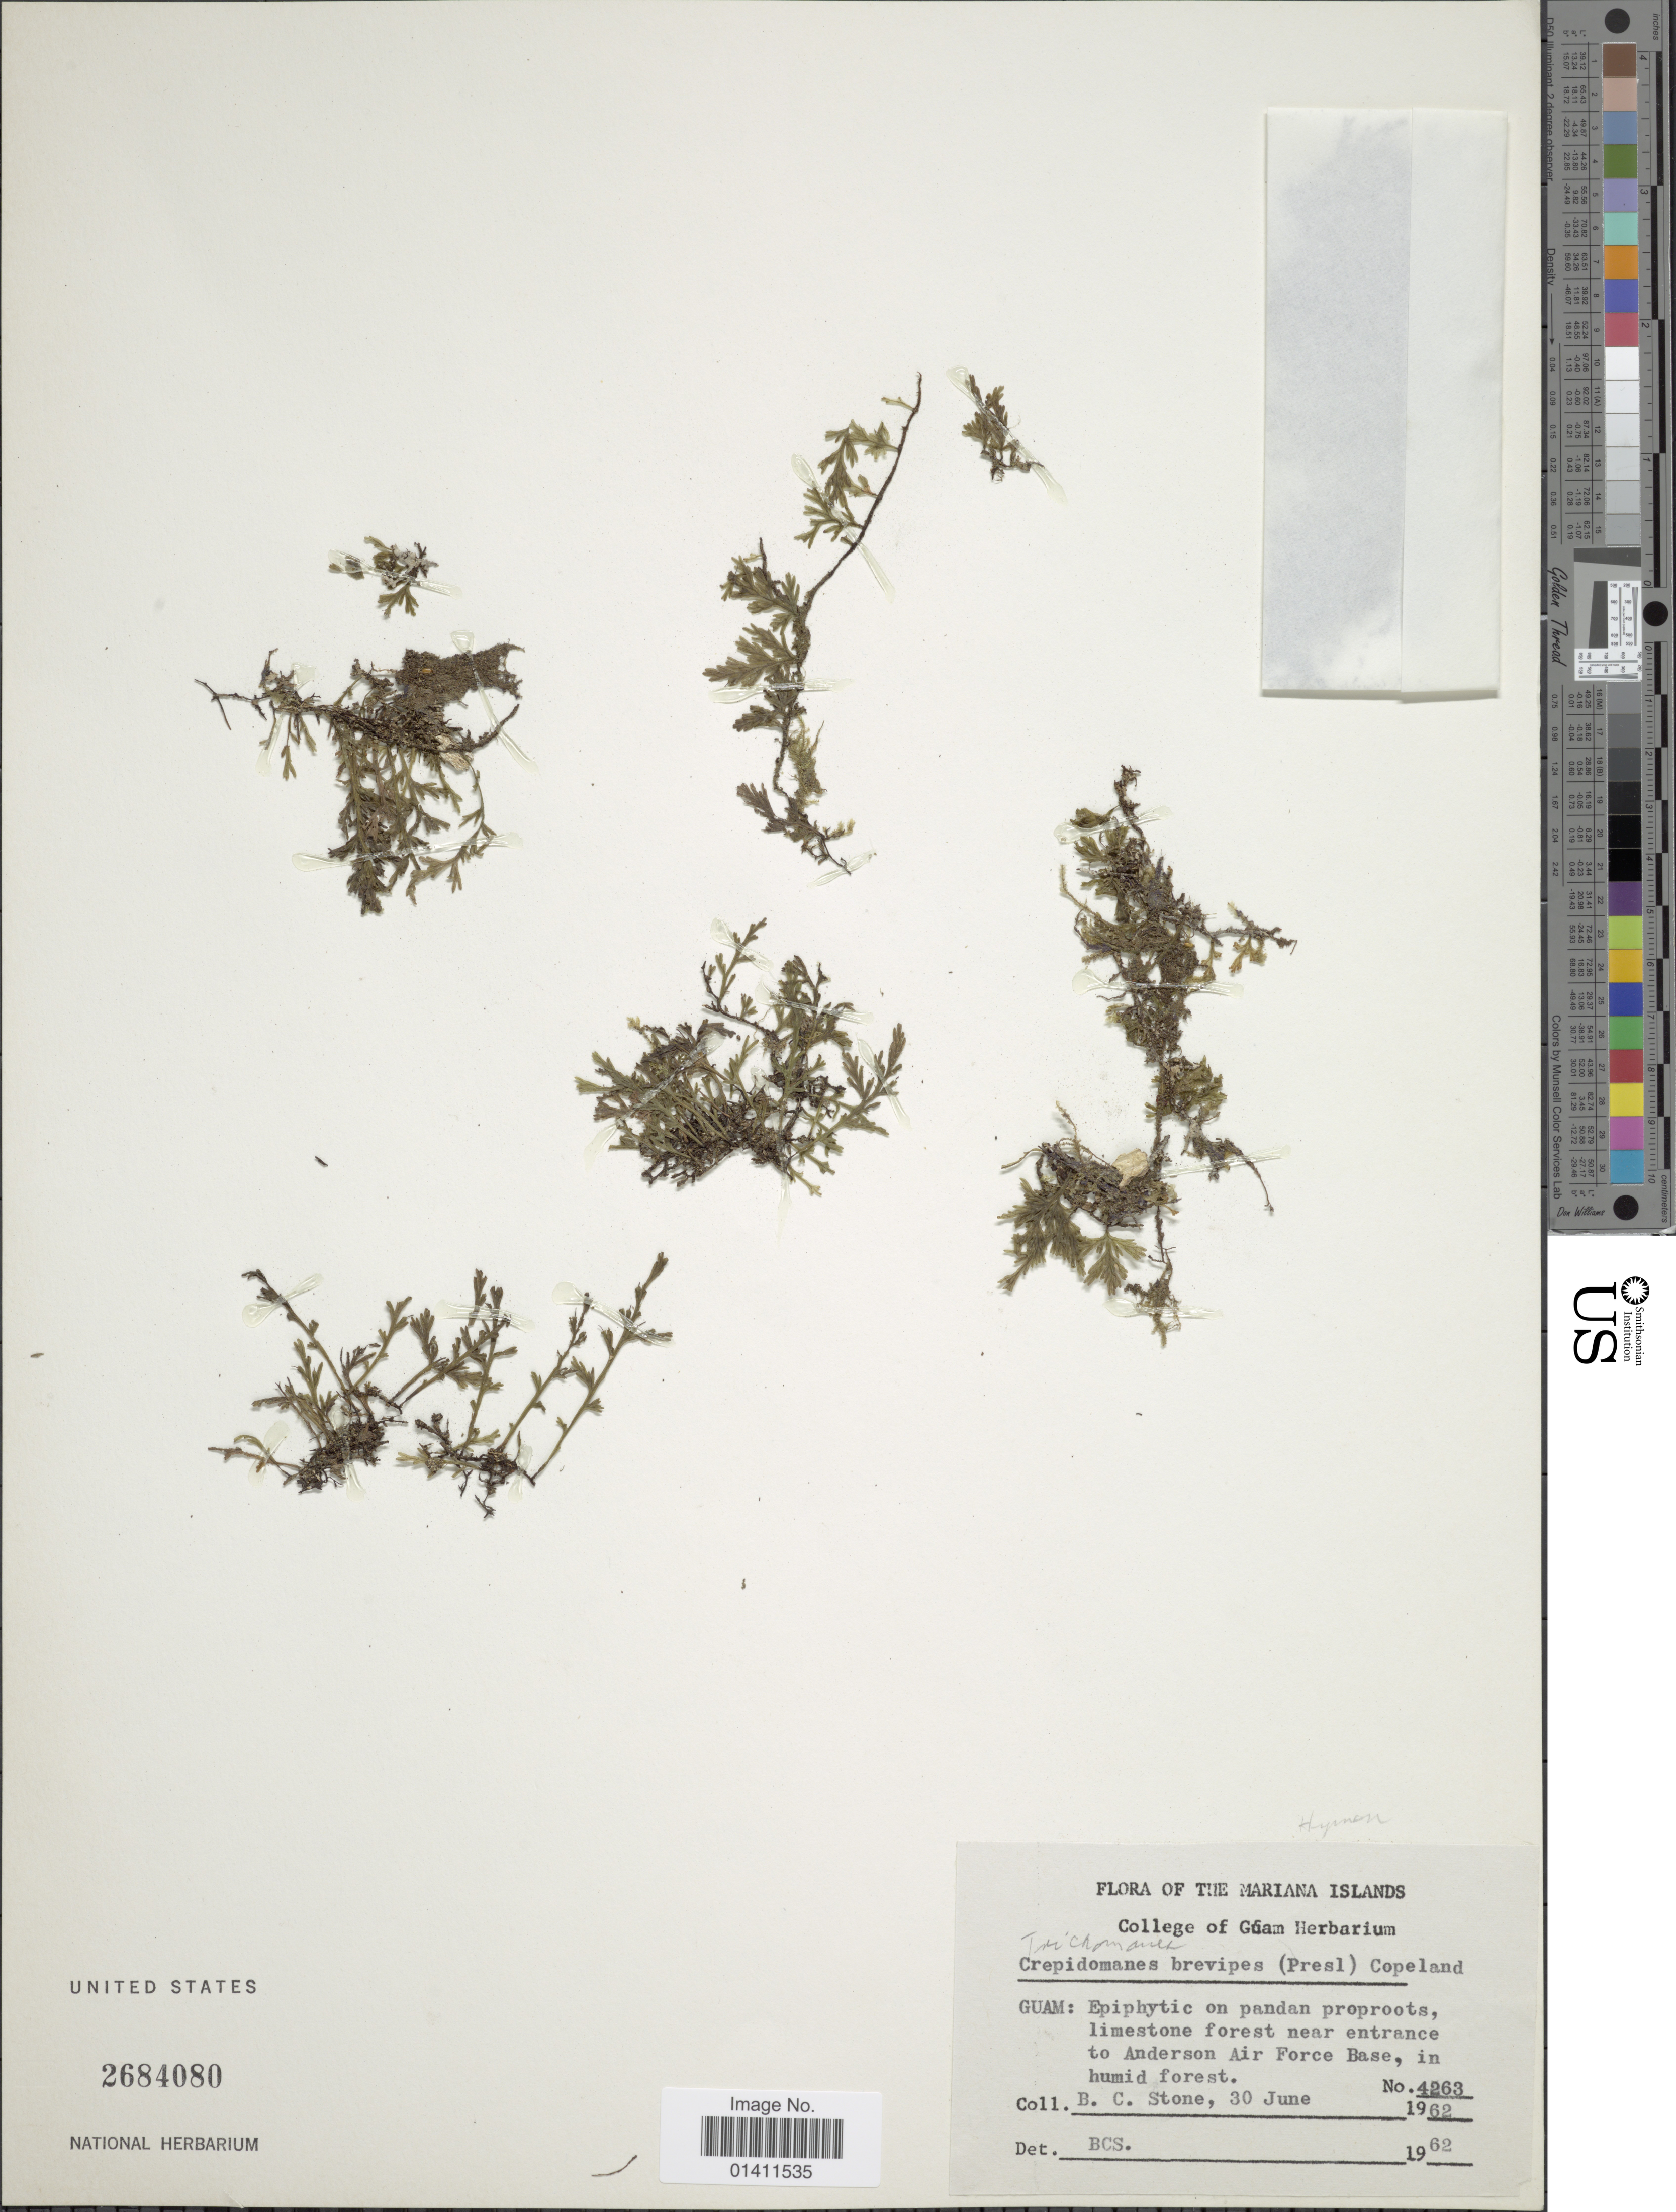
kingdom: Plantae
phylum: Tracheophyta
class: Polypodiopsida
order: Hymenophyllales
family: Hymenophyllaceae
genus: Didymoglossum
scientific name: Didymoglossum brevipes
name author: C. Presl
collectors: B. C. Stone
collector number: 4263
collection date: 1902-06-30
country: Guam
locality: Mariana islands, Near entrance to Andersen Air Force Base.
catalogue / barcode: US 2684080